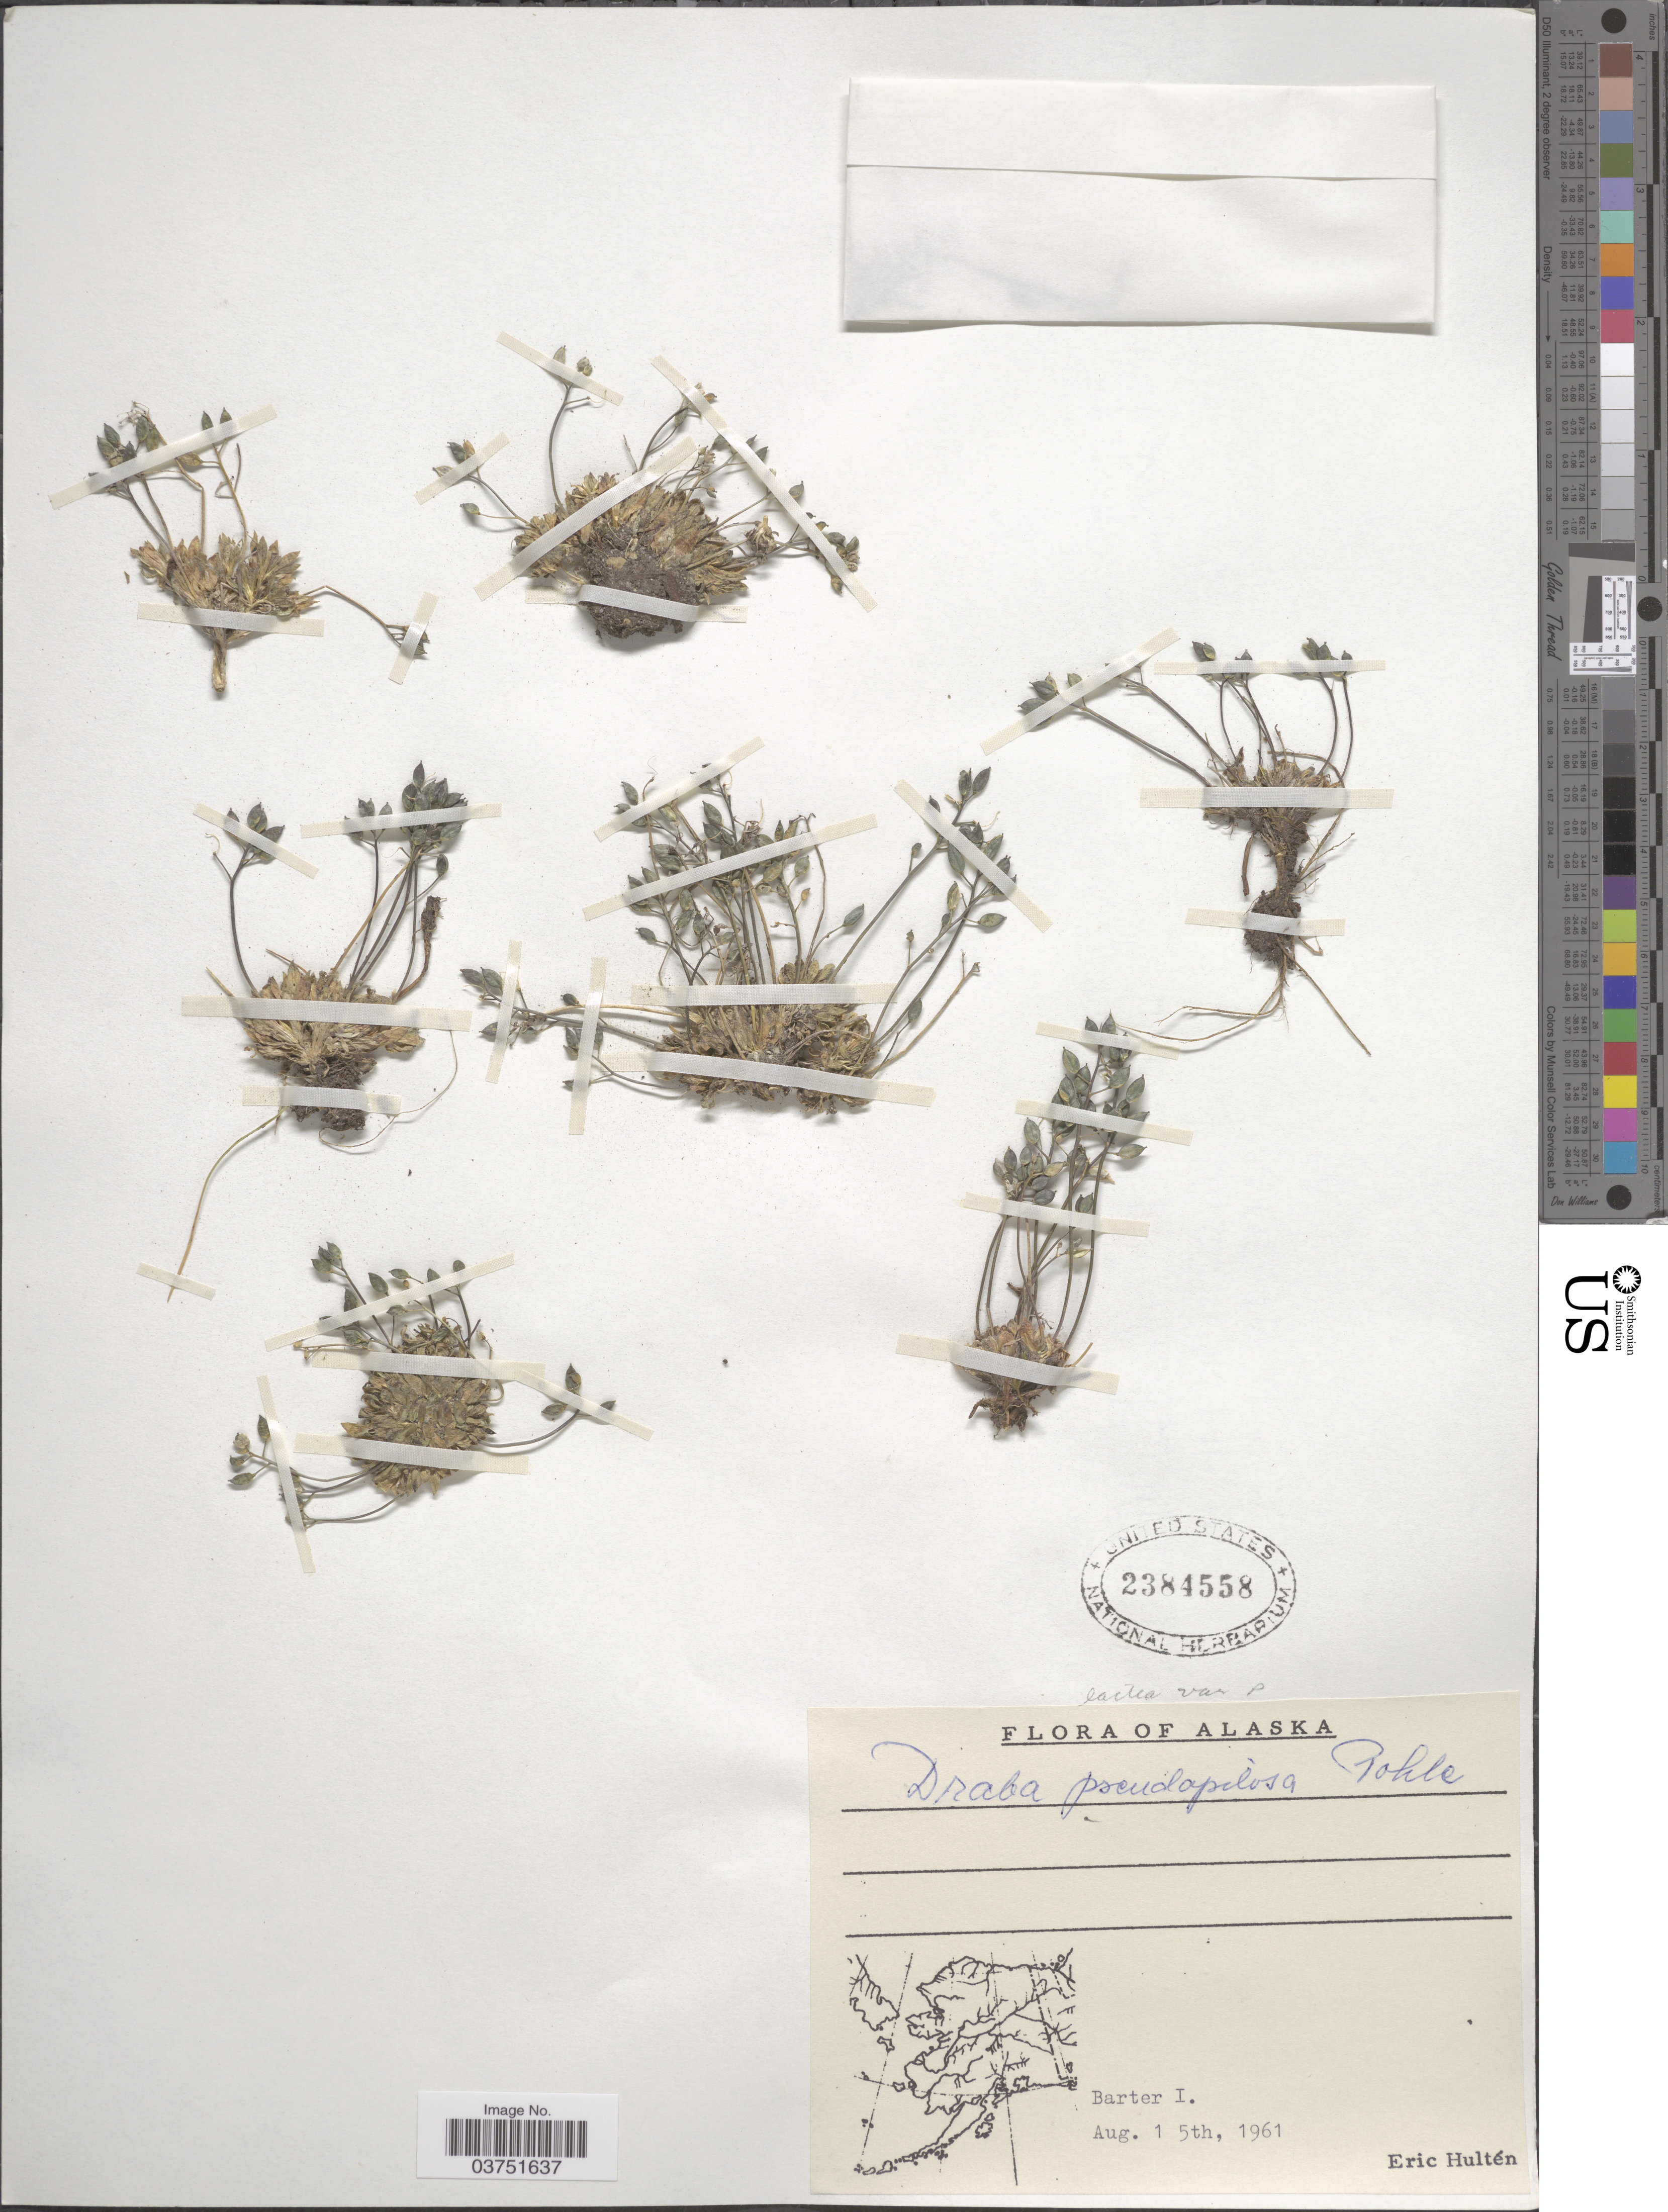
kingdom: Plantae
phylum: Tracheophyta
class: Magnoliopsida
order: Brassicales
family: Brassicaceae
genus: Draba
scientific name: Draba lactea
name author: Adams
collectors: E. G. Hultén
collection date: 1961-08-15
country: United States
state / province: Alaska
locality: Barter I.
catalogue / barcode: US 2384558